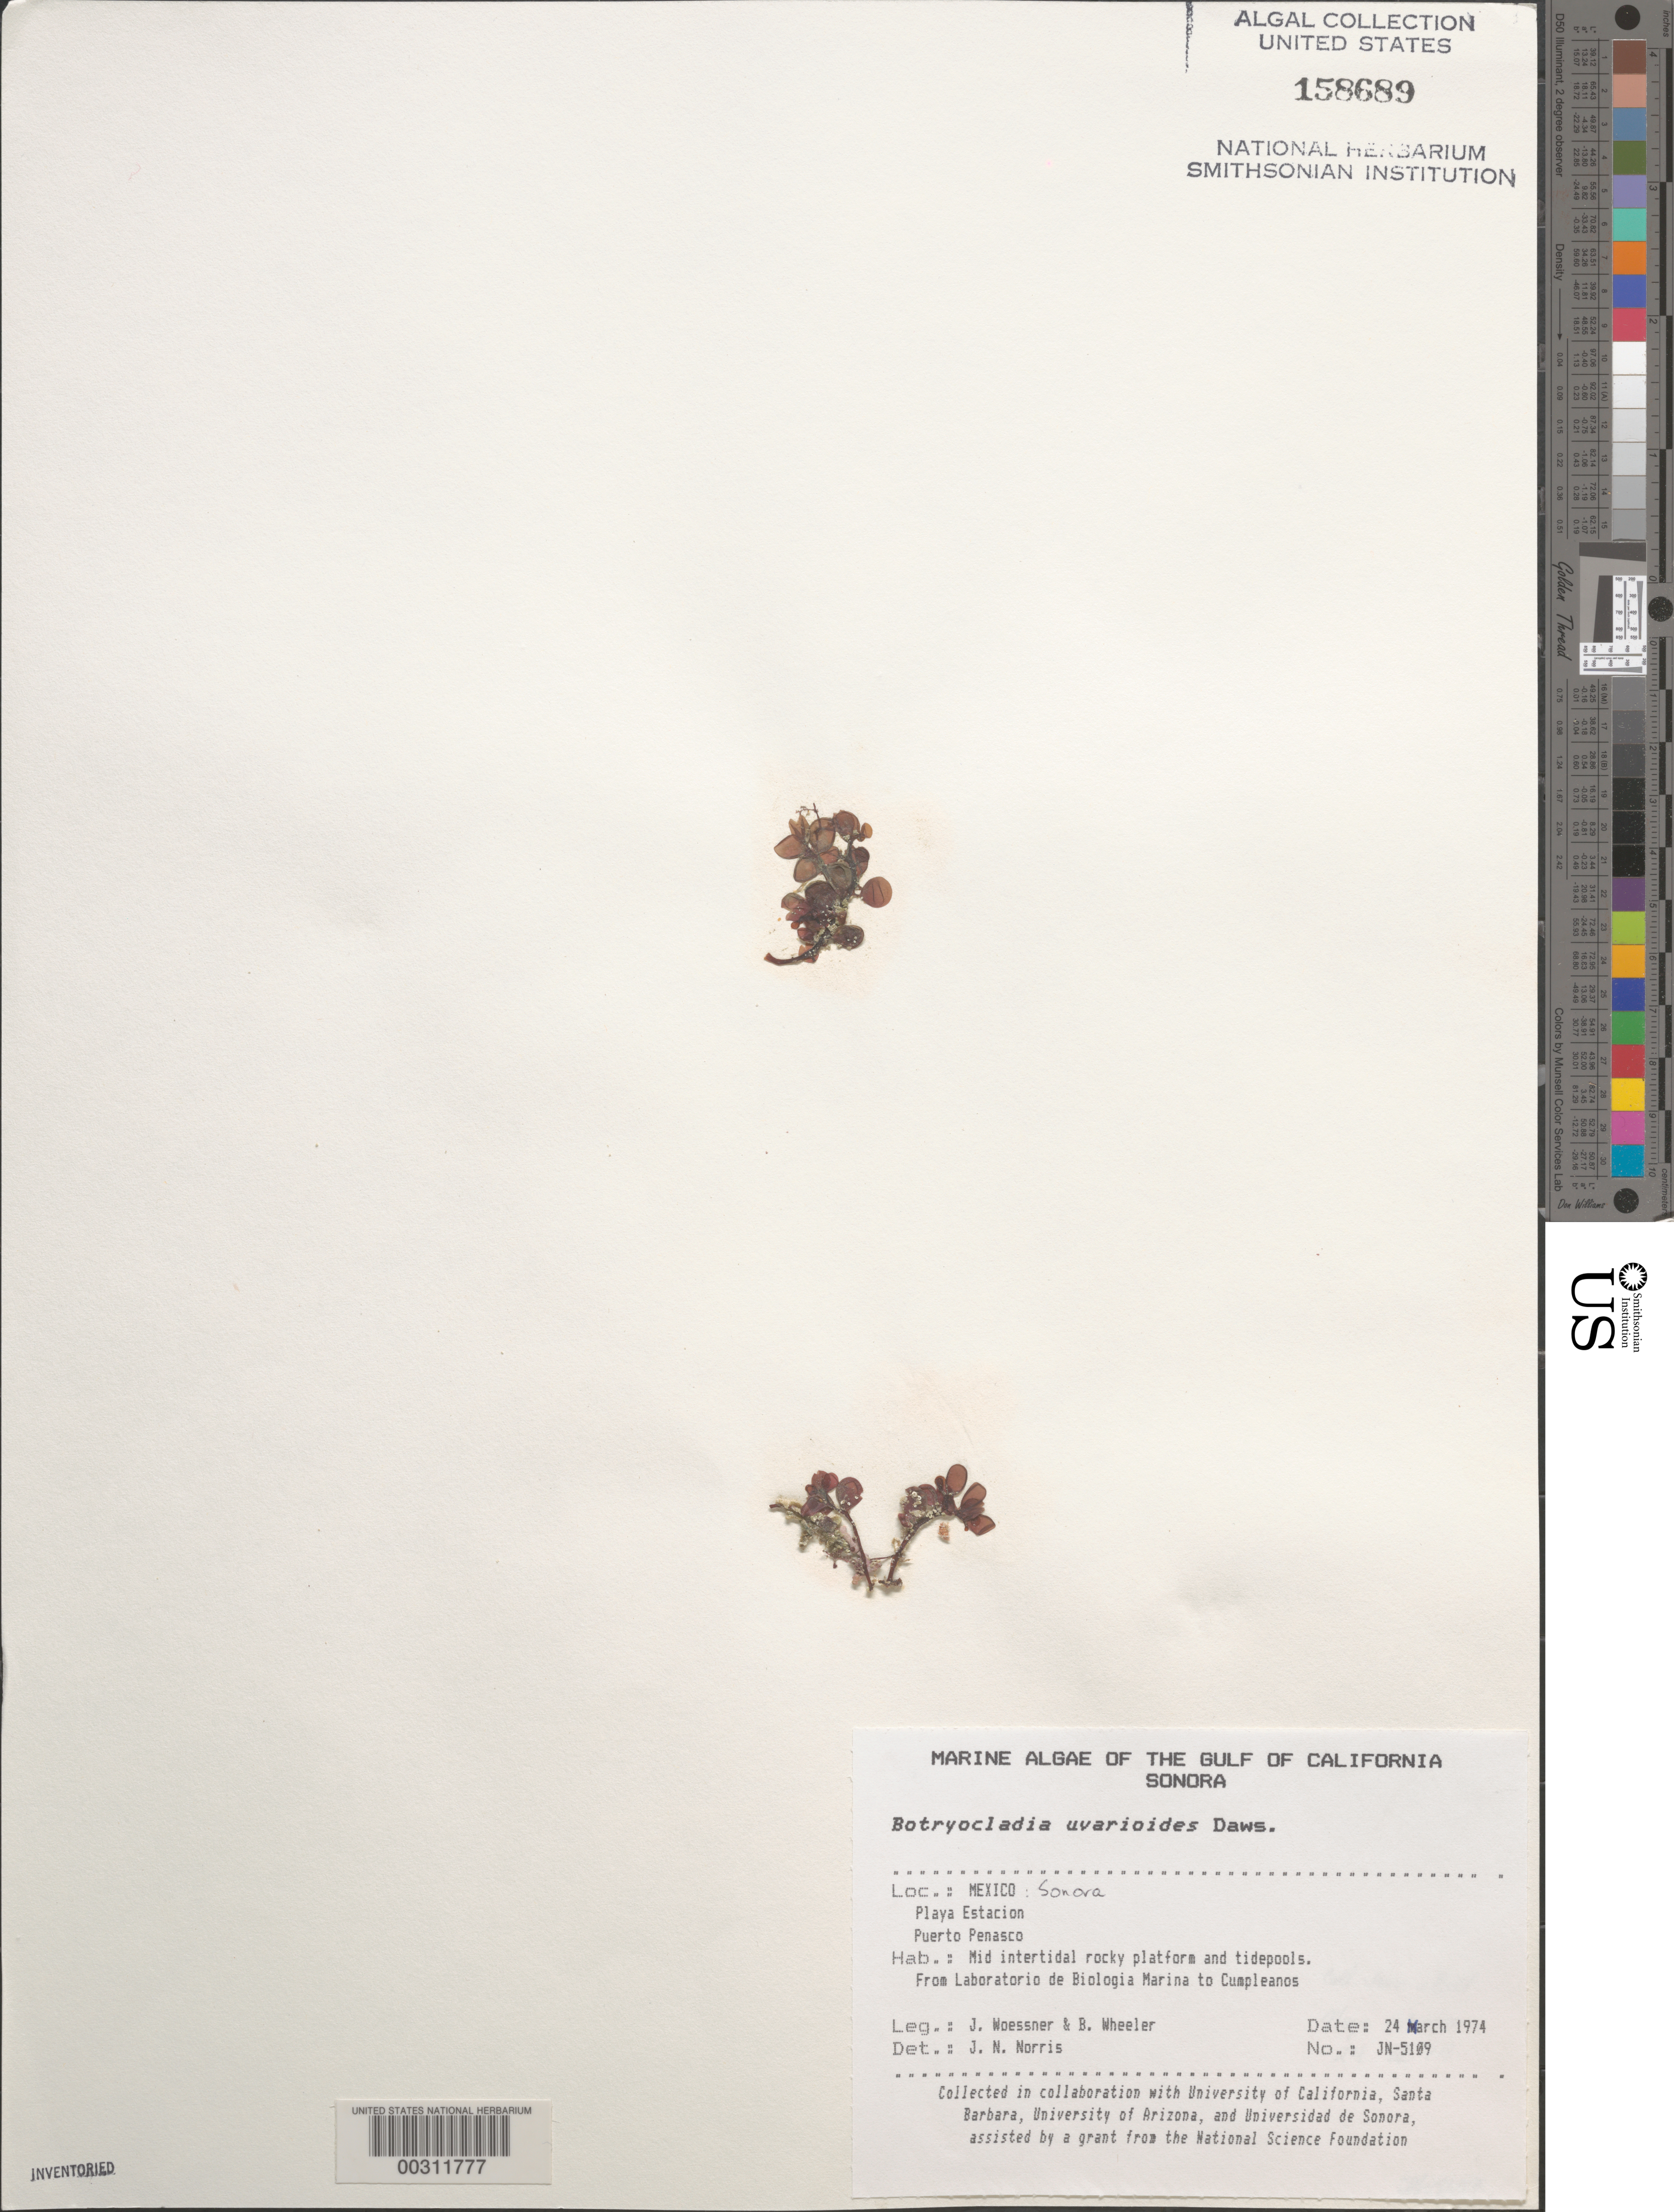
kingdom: Plantae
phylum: Rhodophyta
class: Florideophyceae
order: Rhodymeniales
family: Rhodymeniaceae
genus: Botryocladia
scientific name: Botryocladia uvarioides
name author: E.Y. Dawson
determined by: Norris, James N.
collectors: J. Woessner & W. Wheeler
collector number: Jn-5109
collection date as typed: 24 Mar 1974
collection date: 1974-03-24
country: Mexico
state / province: Sonora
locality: Playa Estacion, Puerto Penasco, from Laboratorio de Biologia Marina to Cumpleanos Tide Pool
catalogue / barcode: US 158689